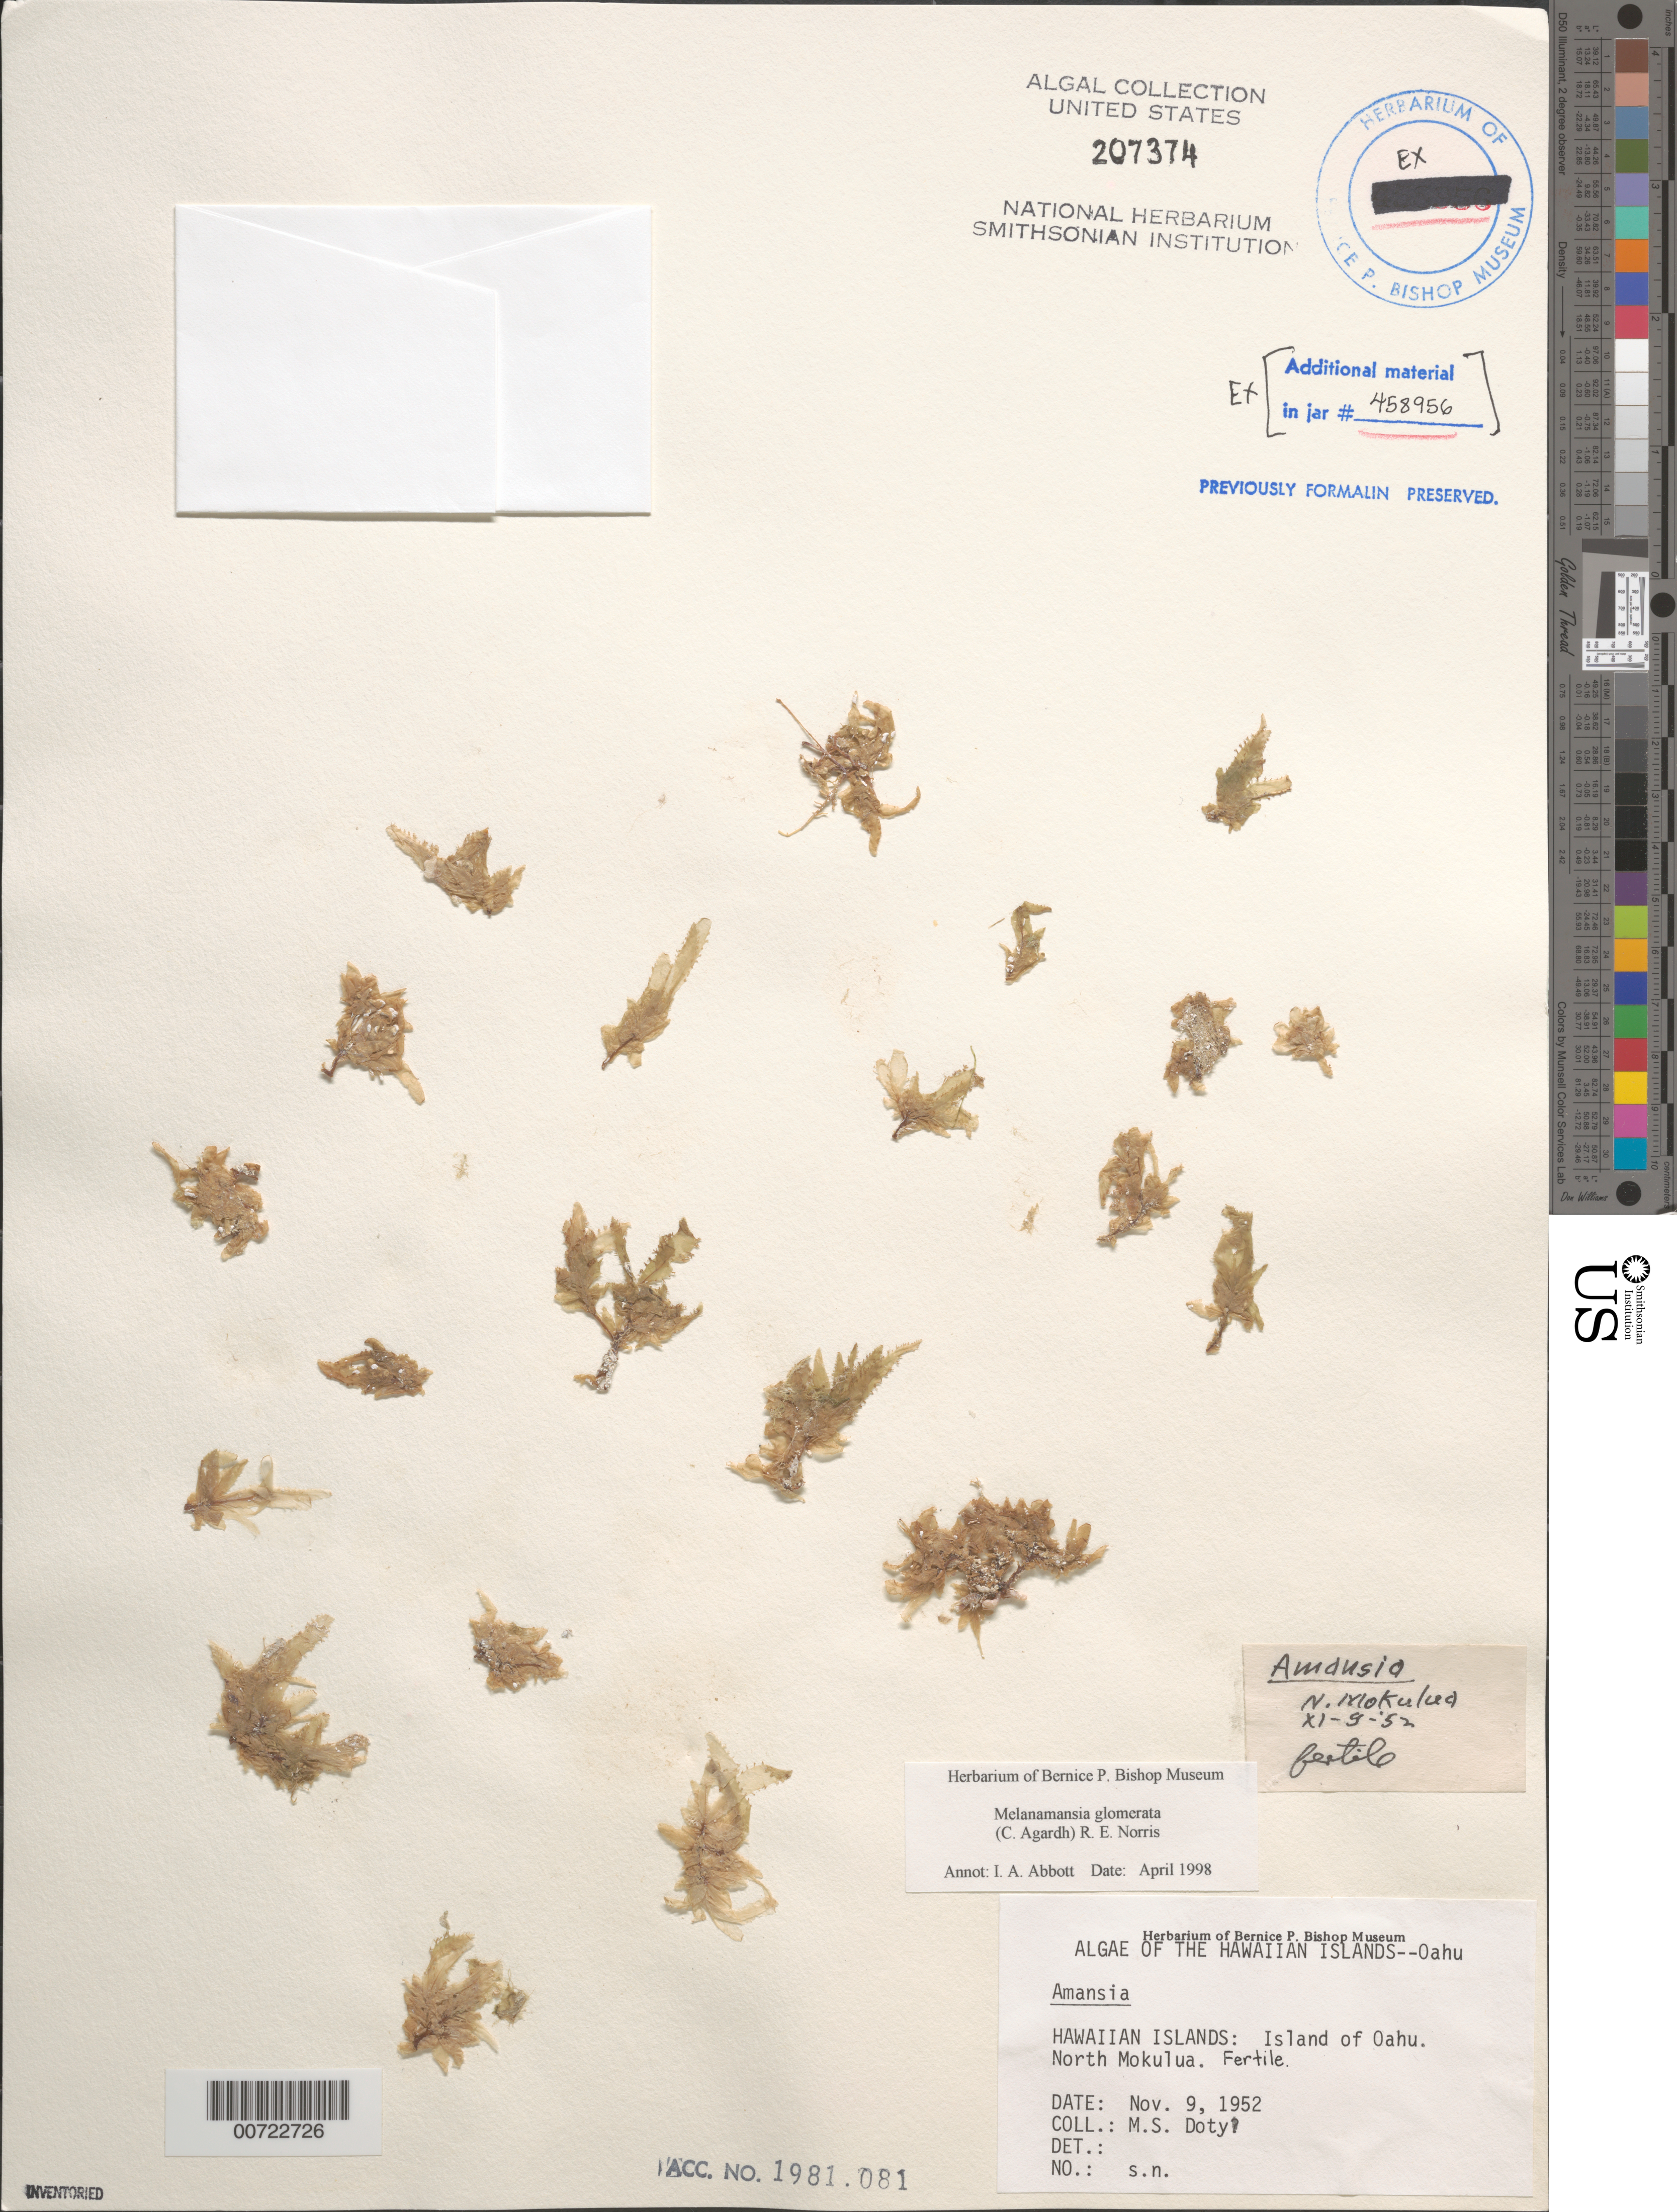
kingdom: Plantae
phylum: Rhodophyta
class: Florideophyceae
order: Ceramiales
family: Rhodomelaceae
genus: Amansia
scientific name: Amansia glomerata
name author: C. Agardh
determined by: Algae name updating Project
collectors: M. S. Doty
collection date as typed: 09 Nov 1952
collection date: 1952-11-09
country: United States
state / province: Hawaii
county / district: Honolulu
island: Oahu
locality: North Mokuleia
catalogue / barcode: US 207374